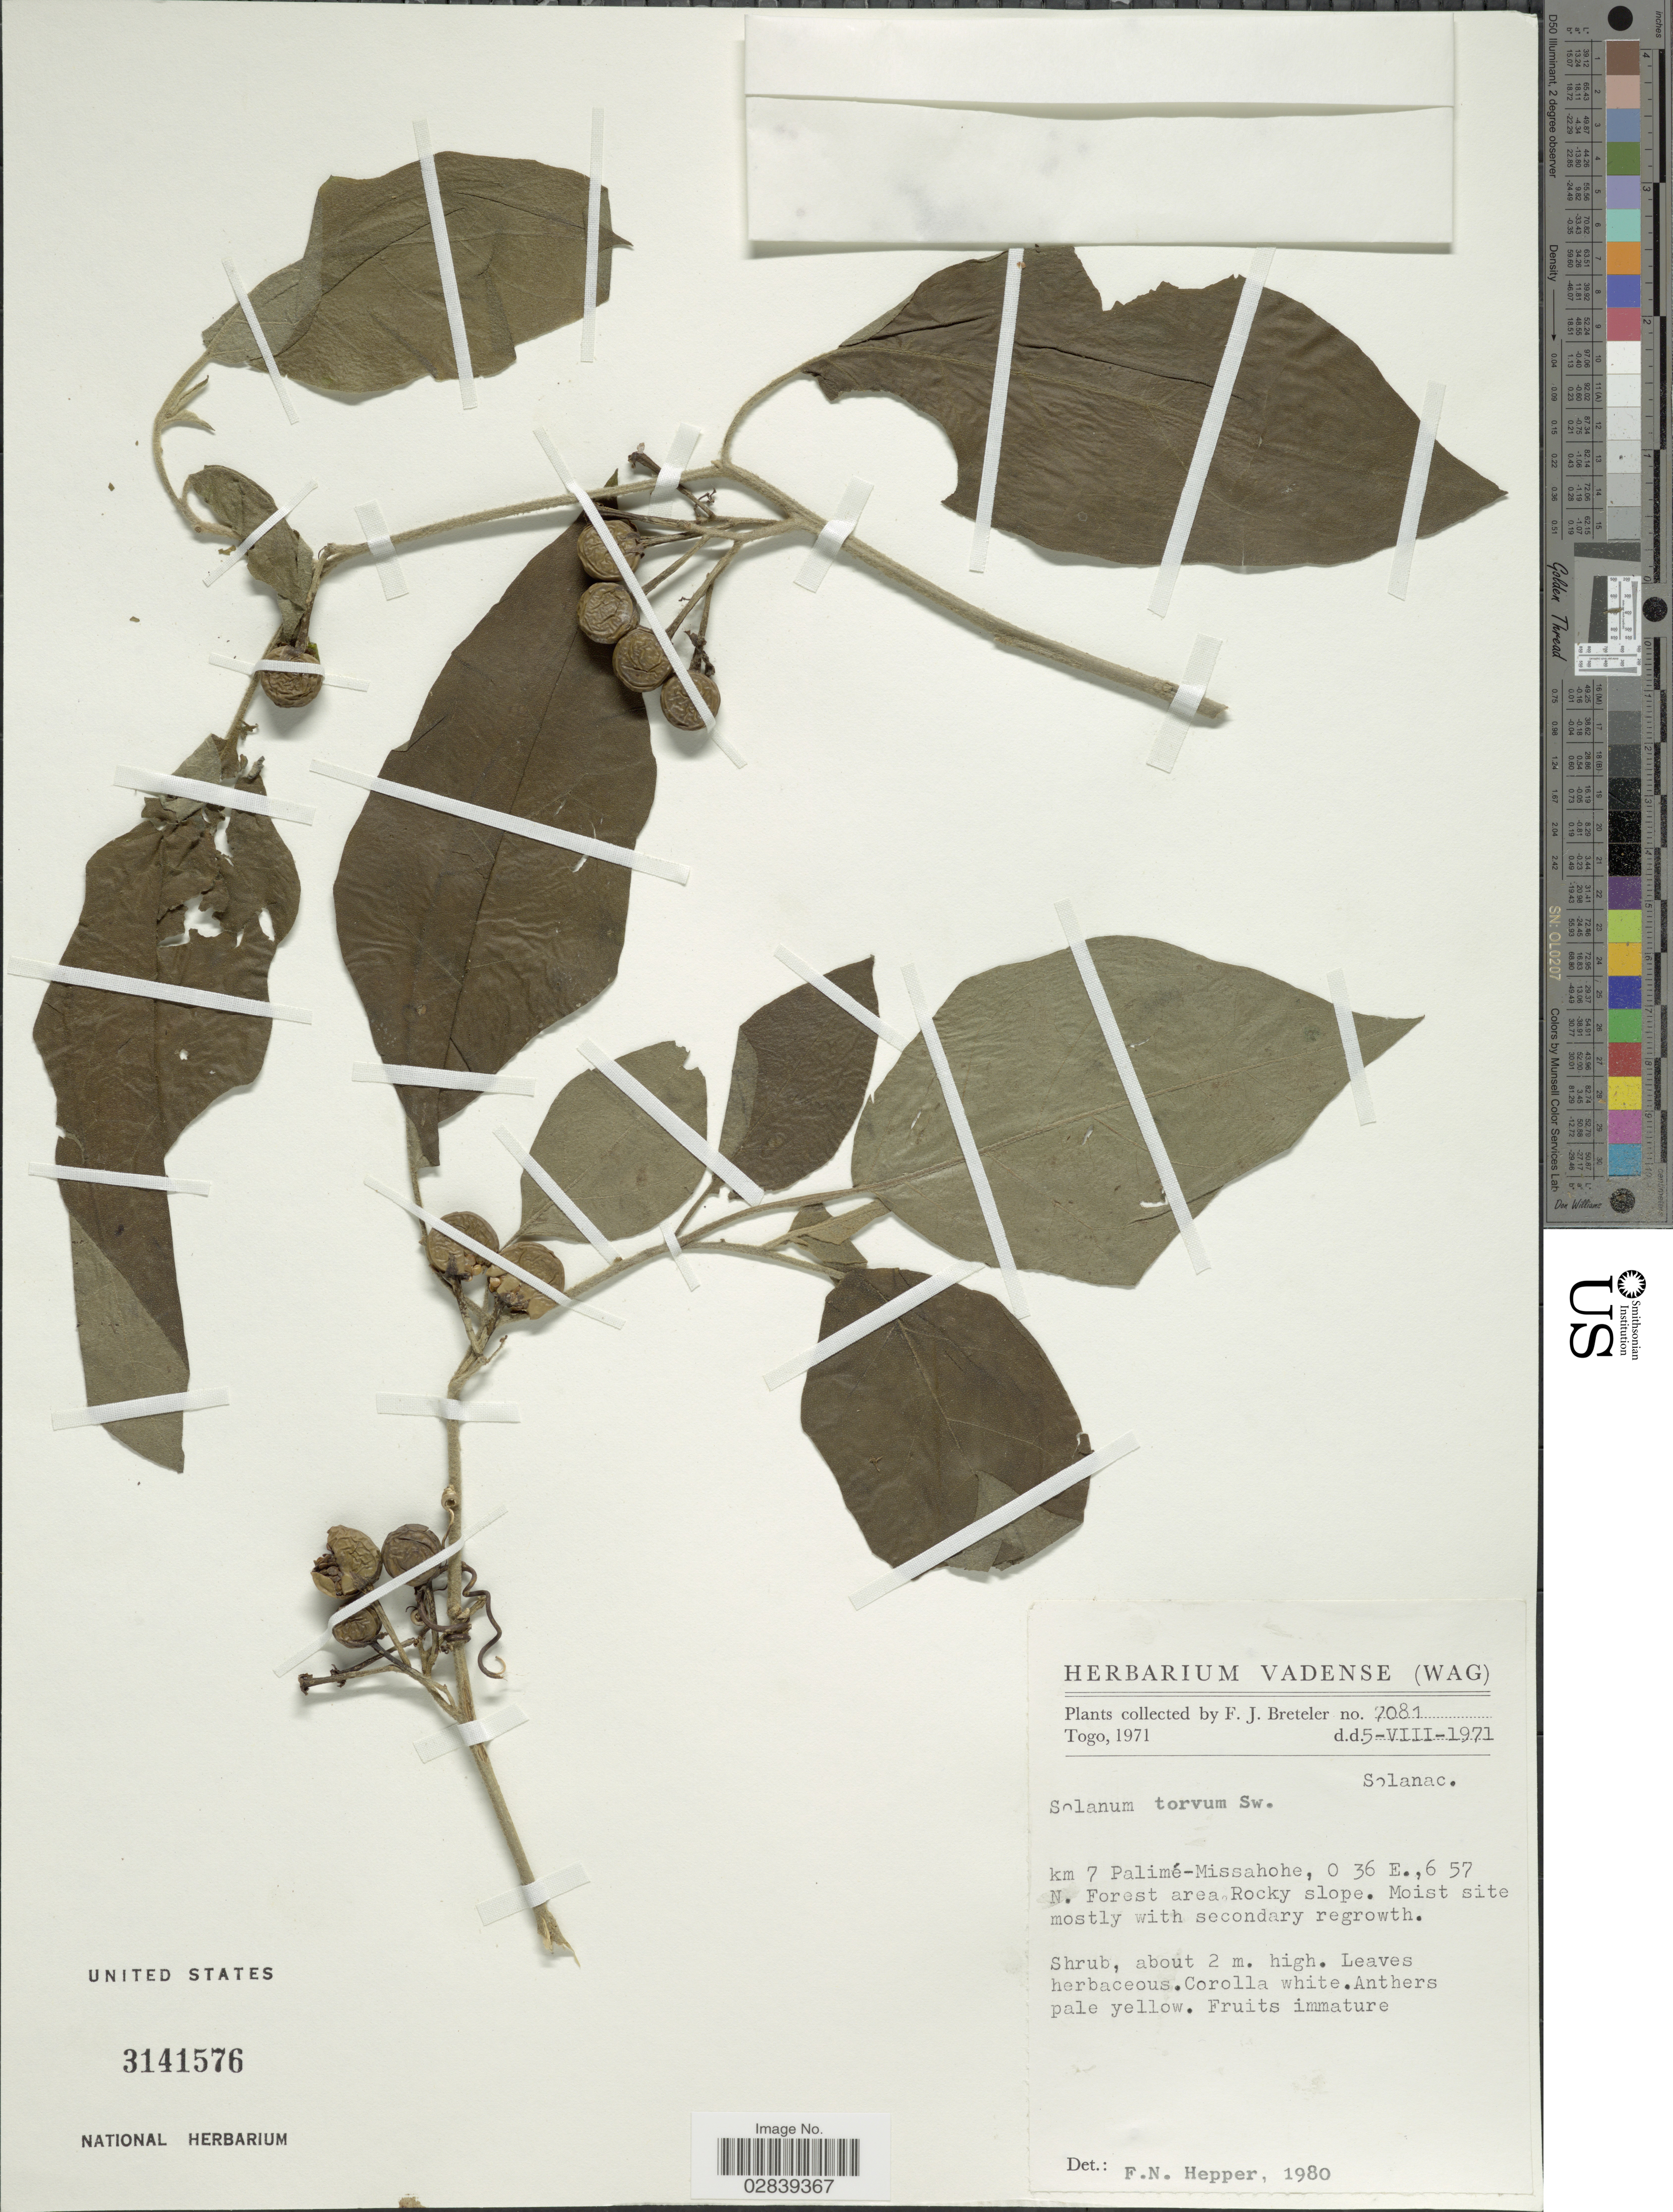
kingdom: Plantae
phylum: Tracheophyta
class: Magnoliopsida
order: Solanales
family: Solanaceae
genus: Solanum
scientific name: Solanum torvum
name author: Sw.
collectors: F. J. Breteler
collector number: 7081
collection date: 1971-08-05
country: Togo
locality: Km 7 Palimé-Missahohe.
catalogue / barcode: US 3141576